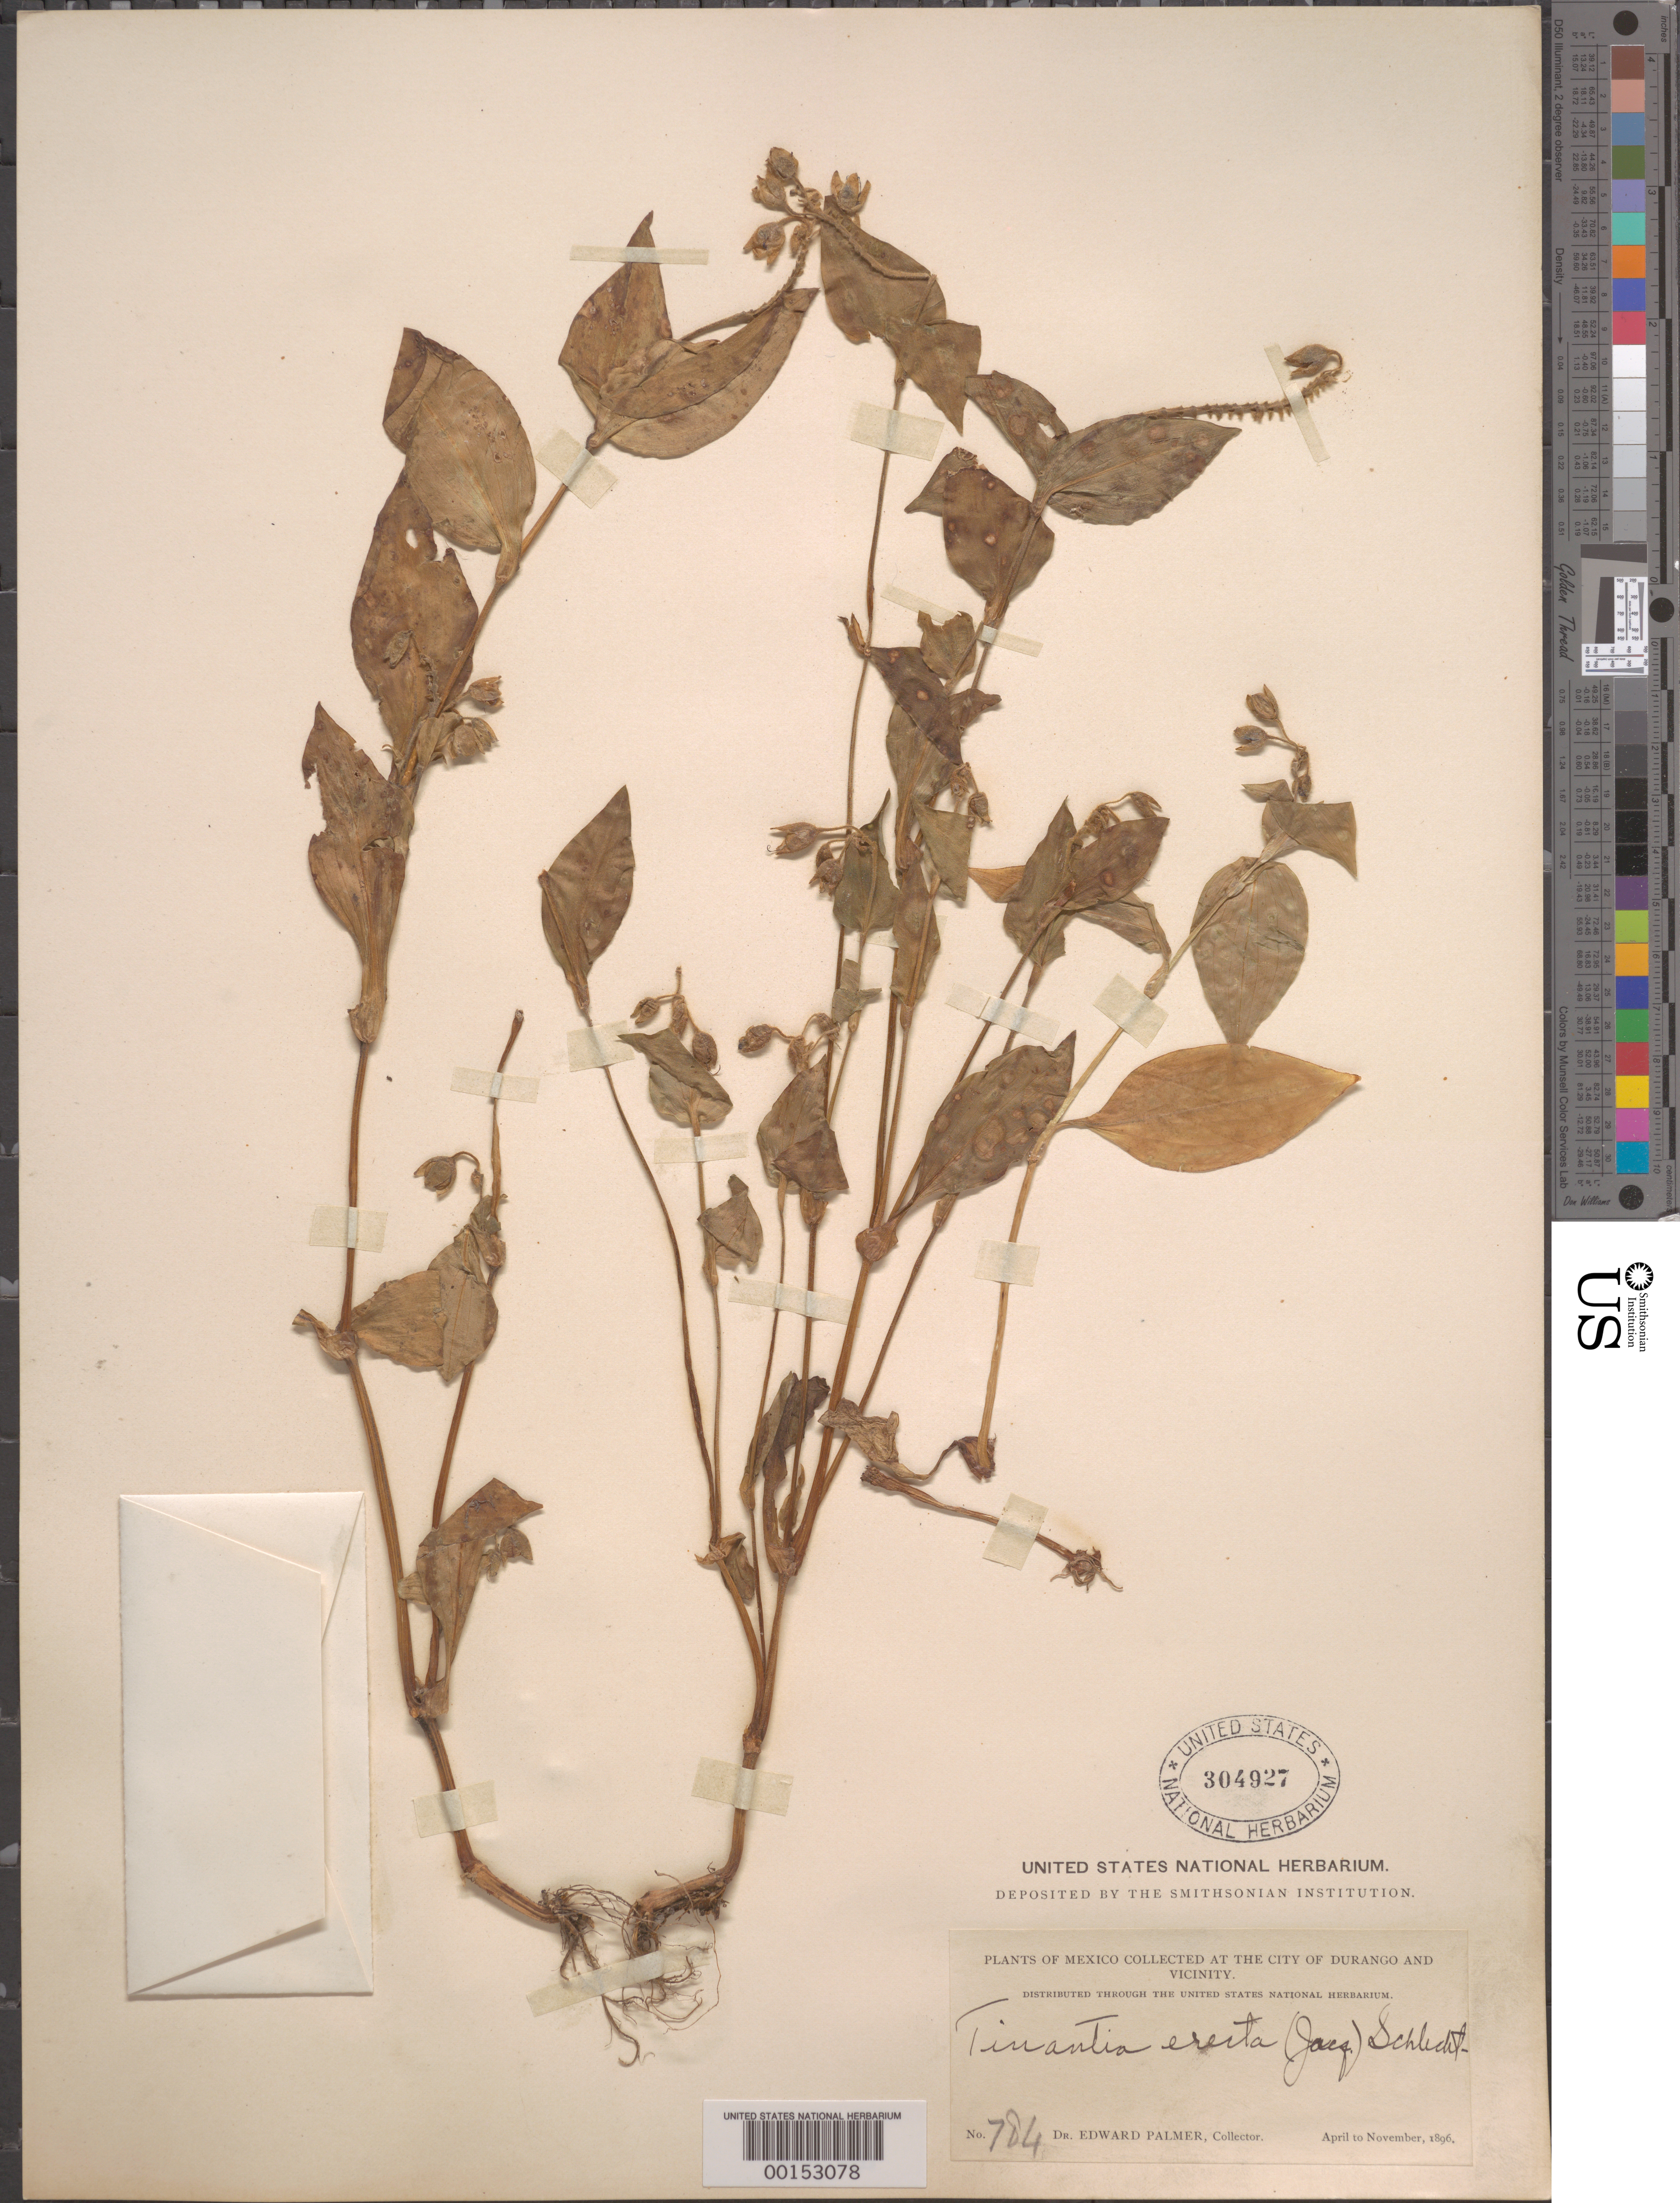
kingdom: Plantae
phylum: Tracheophyta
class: Liliopsida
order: Commelinales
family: Commelinaceae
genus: Tinantia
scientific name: Tinantia erecta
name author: (Jacq.) Fenzl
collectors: E. Palmer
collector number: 784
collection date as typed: Nov 1896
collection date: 1896-04/1896-11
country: Mexico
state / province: Durango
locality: Durango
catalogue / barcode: US 304927